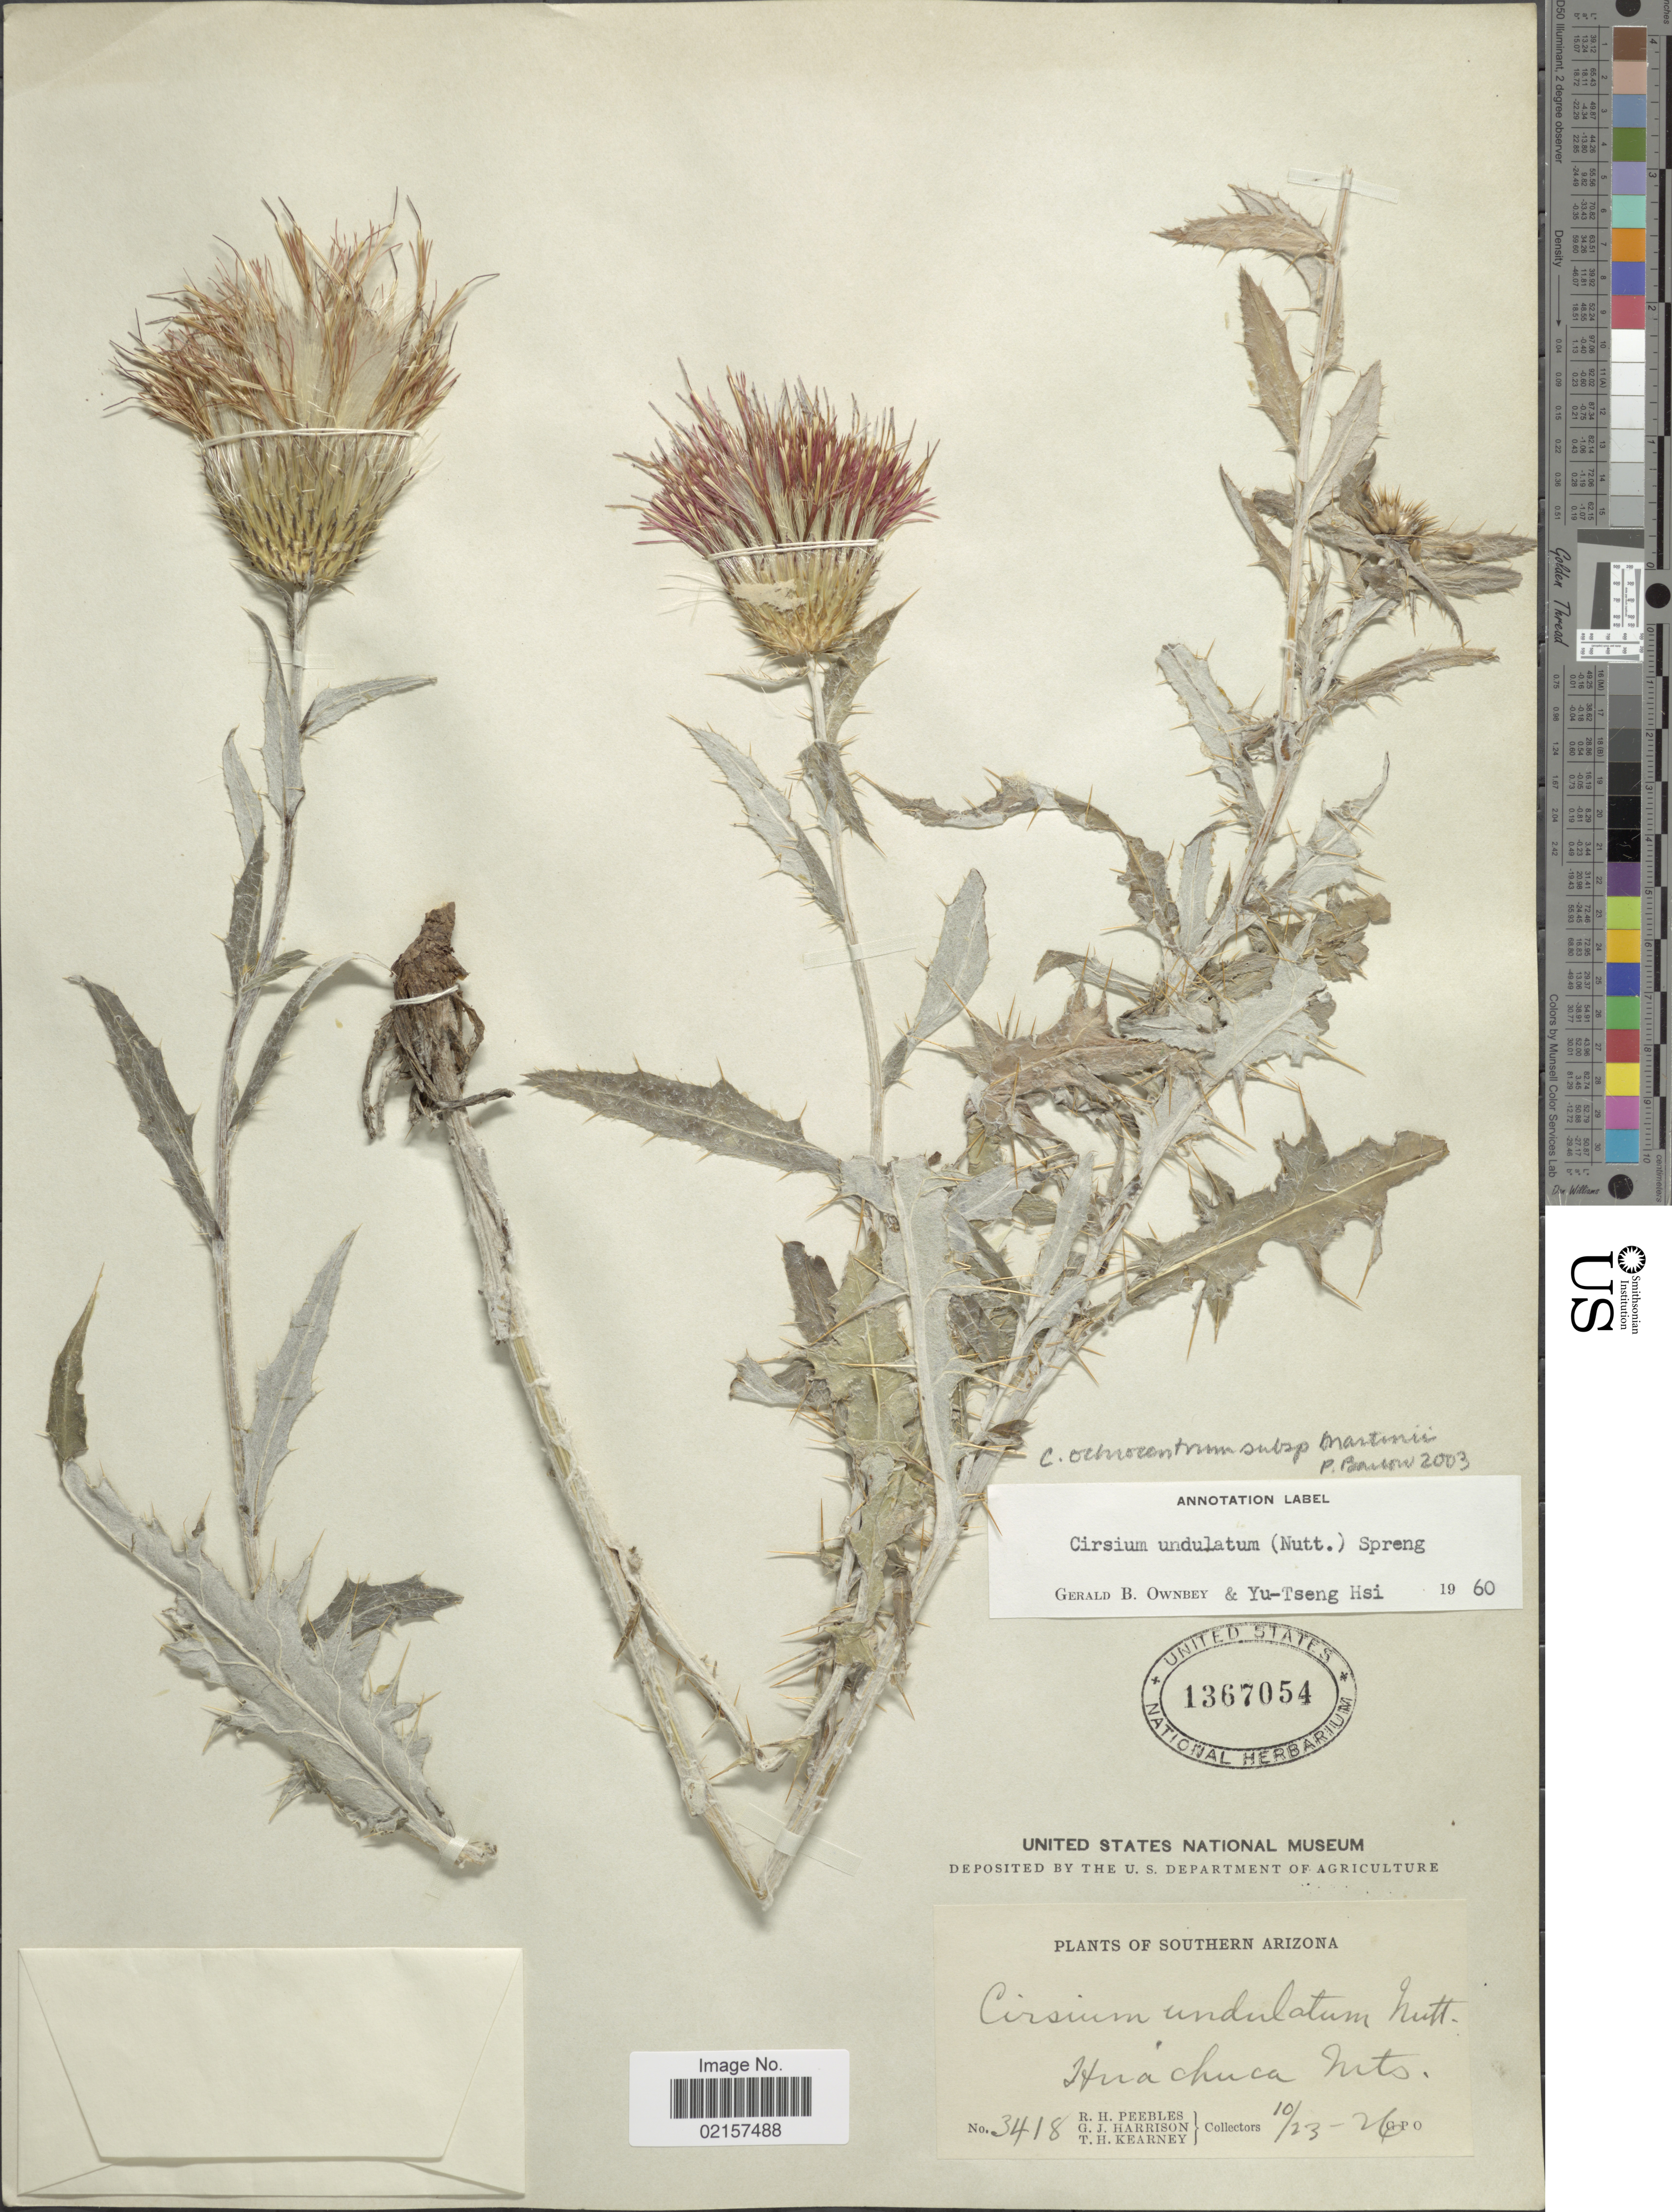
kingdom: Plantae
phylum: Tracheophyta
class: Magnoliopsida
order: Asterales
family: Asteraceae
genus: Cirsium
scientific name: Cirsium ochrocentrum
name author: A. Gray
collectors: R. H. Peebles, G. J. Harrison & T. H. Kearney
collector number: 3418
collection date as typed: Transcribed d/m/y: 23/10/26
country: United States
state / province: Arizona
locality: Southern Arizona, Huachuca Mts.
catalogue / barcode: US 1367054